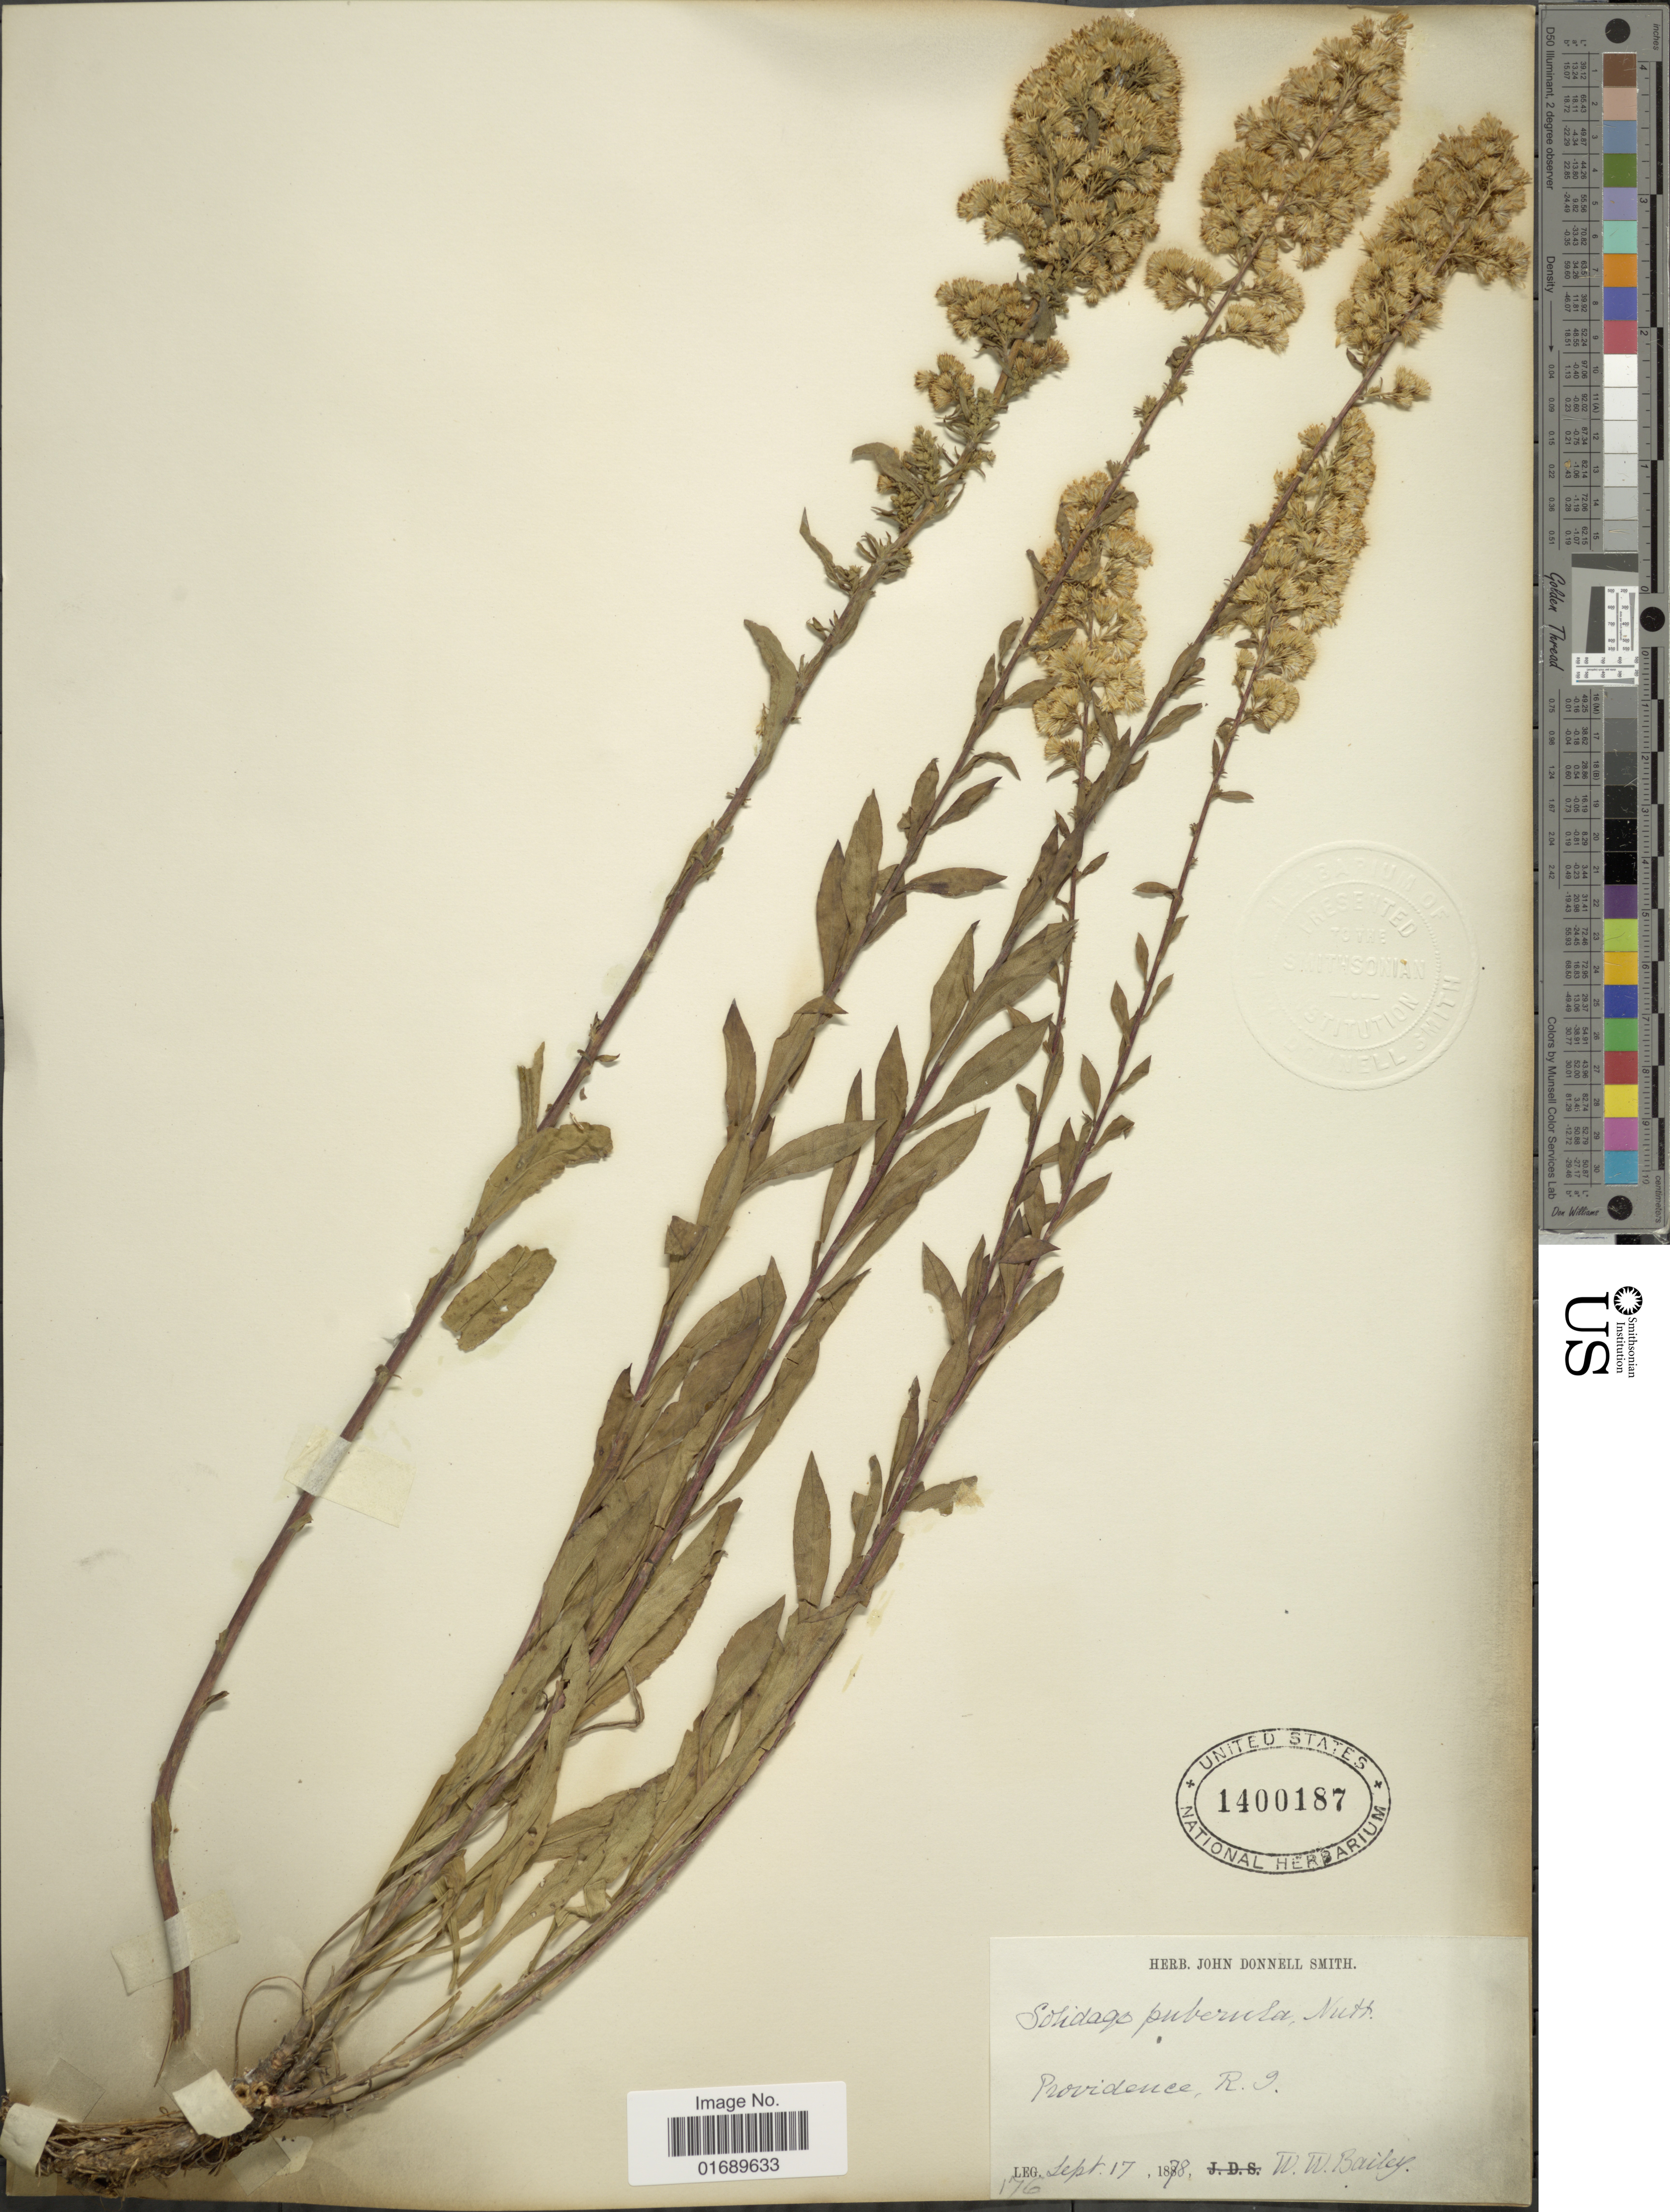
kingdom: Plantae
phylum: Tracheophyta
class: Magnoliopsida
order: Asterales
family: Asteraceae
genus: Solidago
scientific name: Solidago puberula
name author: Nutt.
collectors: W. W. Bailey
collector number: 1769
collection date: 1878-09-17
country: United States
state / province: Rhode Island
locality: Providence, R.I.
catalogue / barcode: US 1400187